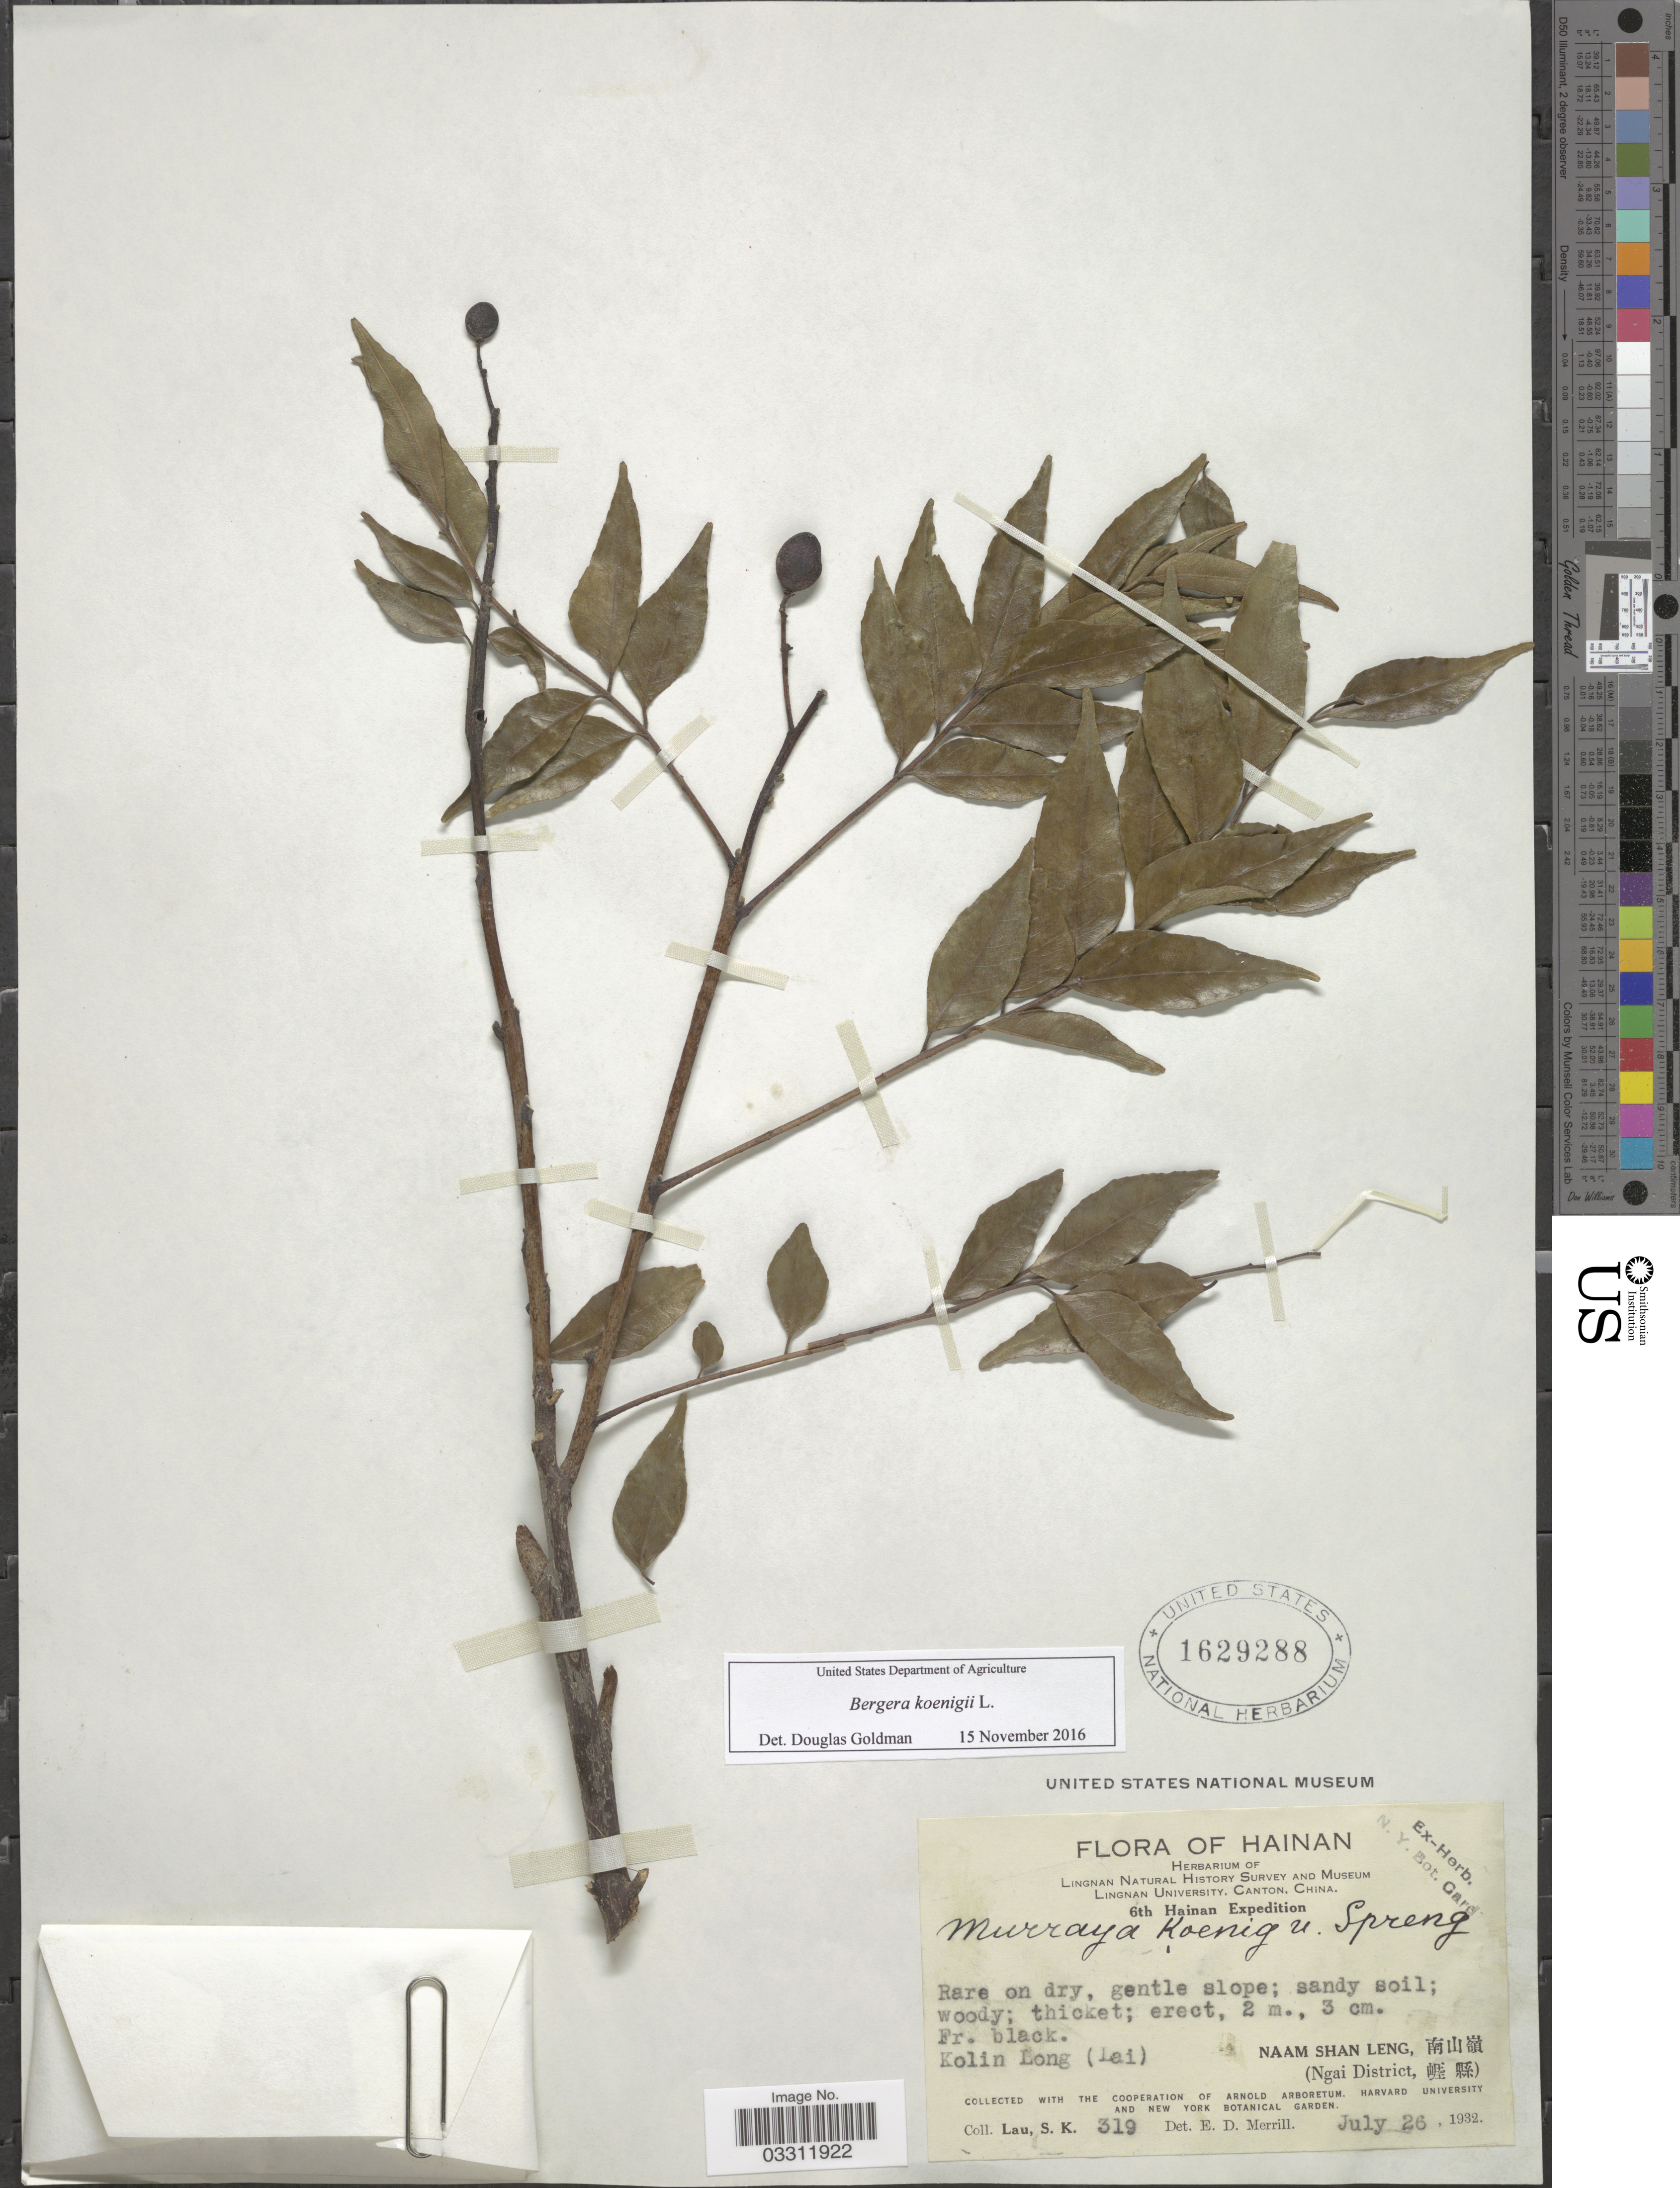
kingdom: Plantae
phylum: Tracheophyta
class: Magnoliopsida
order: Sapindales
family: Rutaceae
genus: Bergera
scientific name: Bergera koenigii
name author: L.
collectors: S. K. Lau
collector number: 319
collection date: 1932-07-26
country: China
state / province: Hainan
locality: Kolin Long (Lai). Naam Shan Leng. (Ngai District).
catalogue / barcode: US 1629288